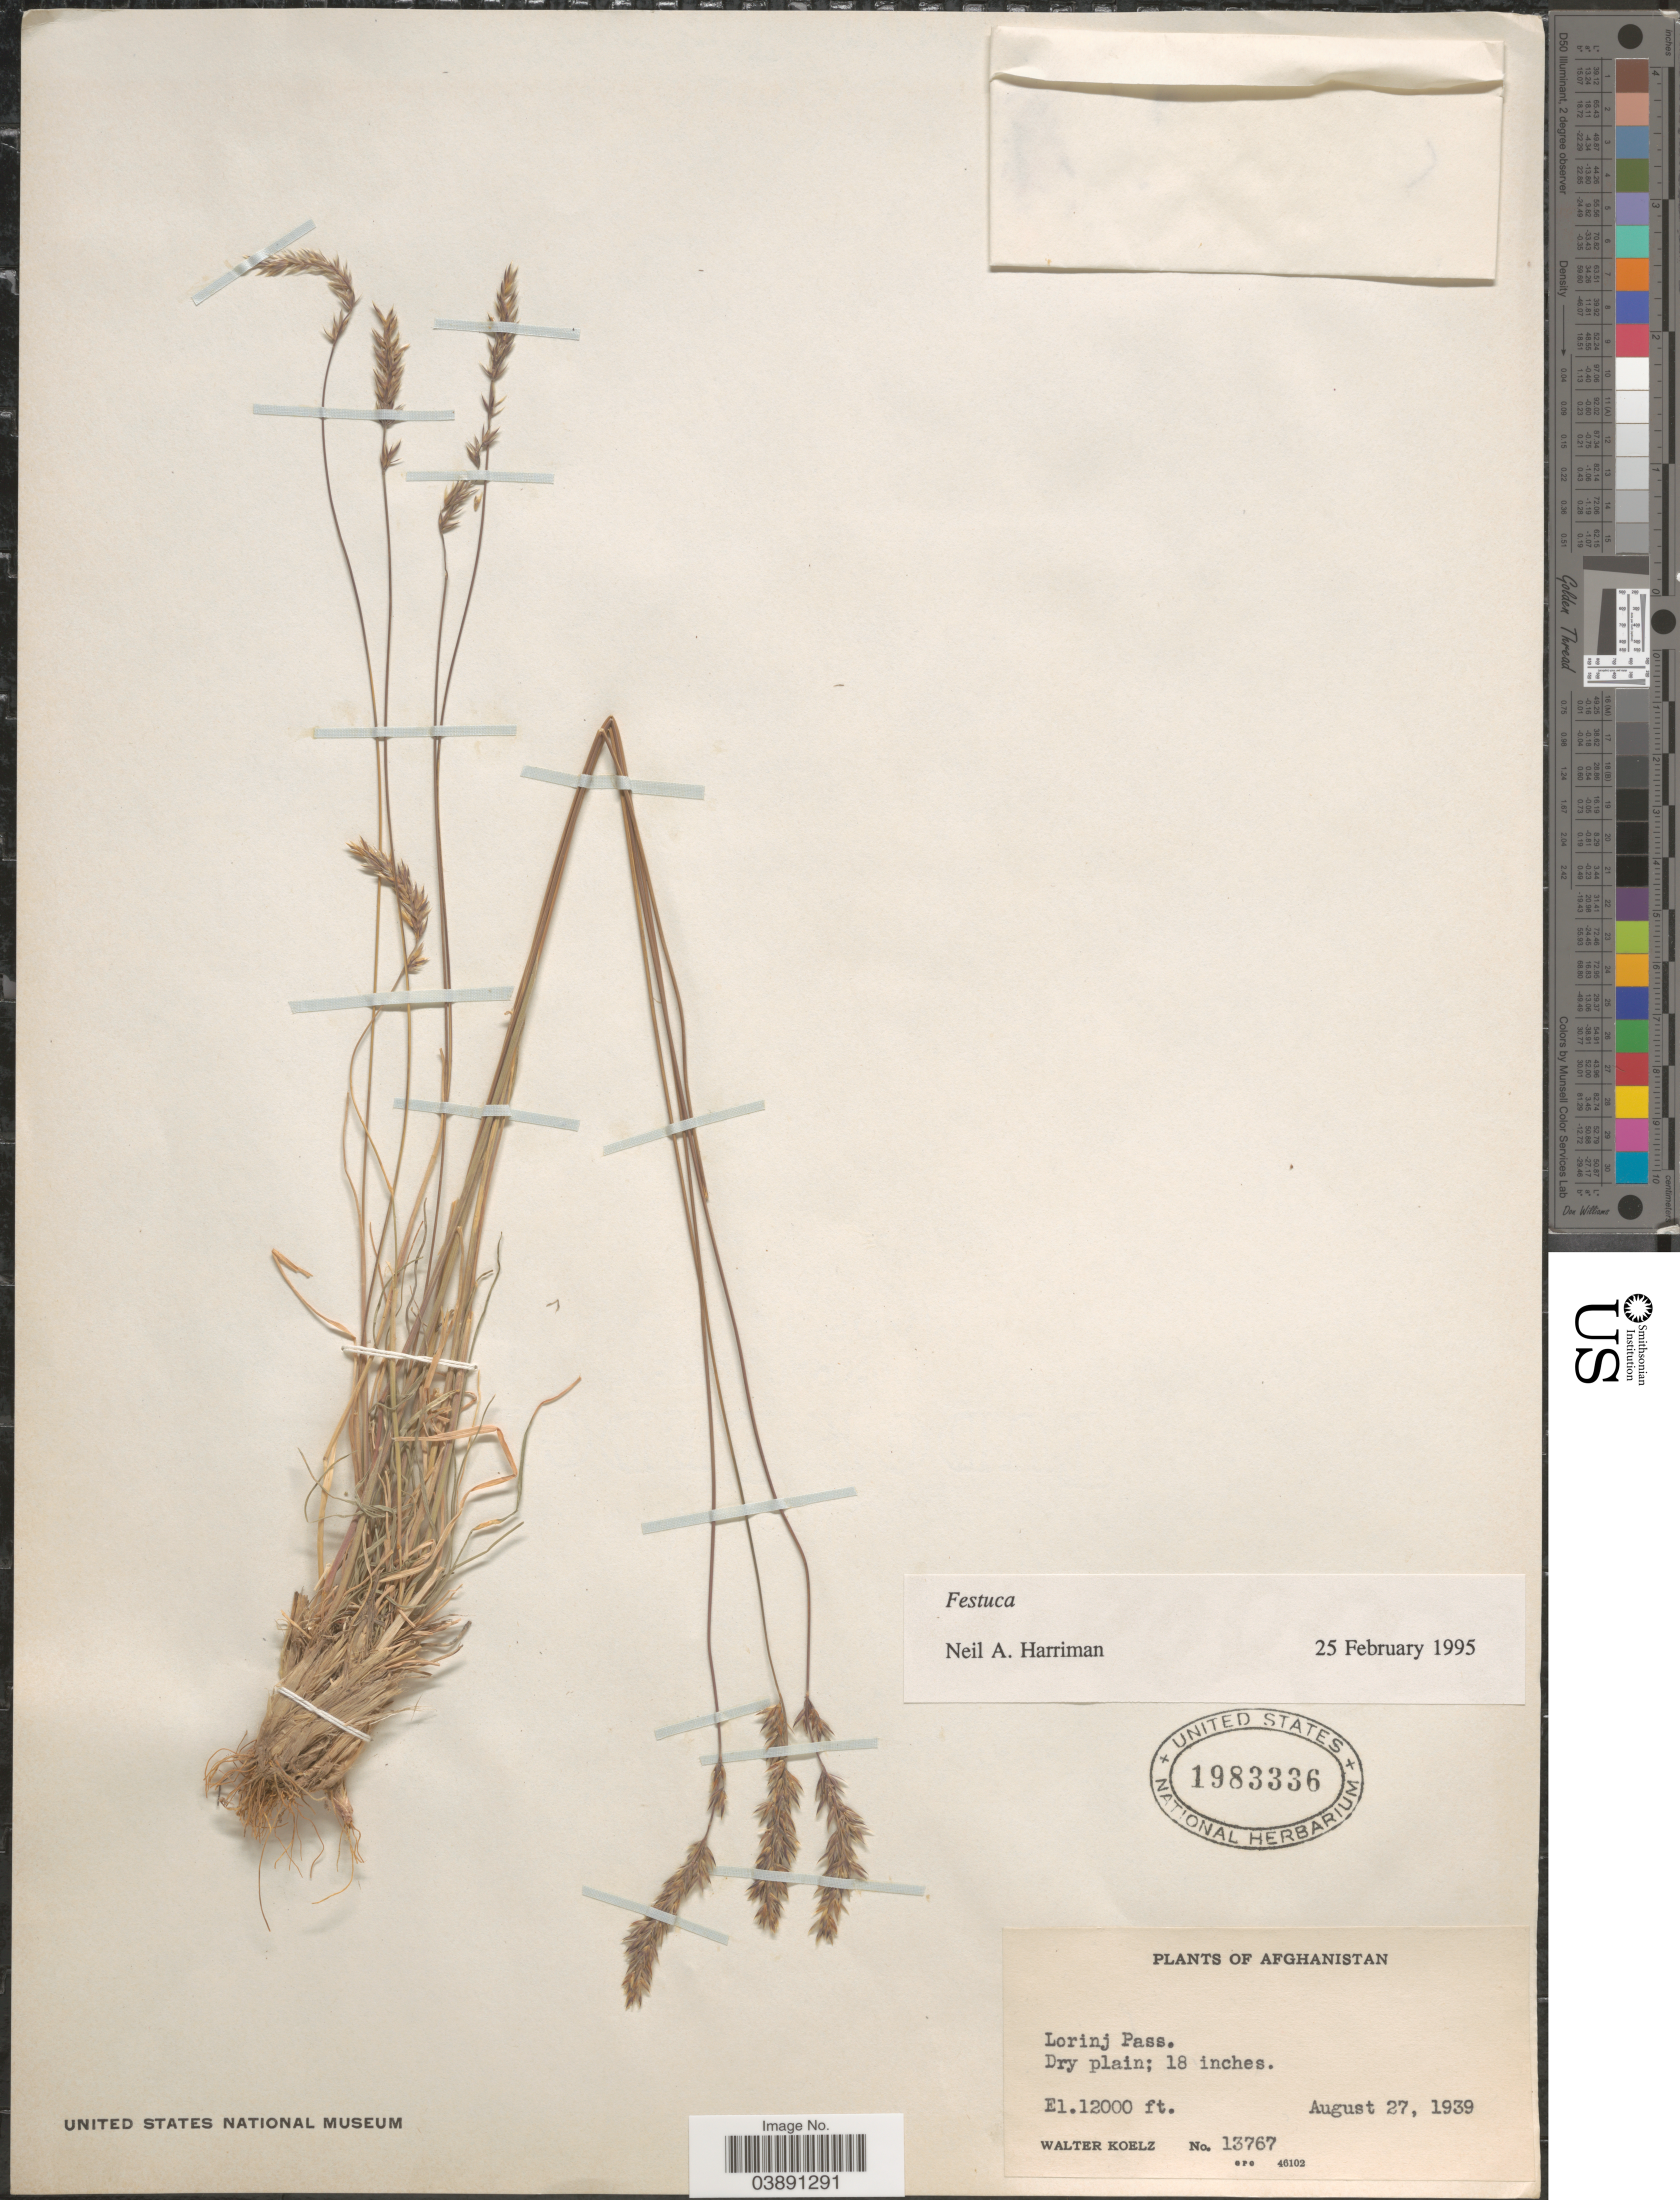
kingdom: Plantae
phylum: Tracheophyta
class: Liliopsida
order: Poales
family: Poaceae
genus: Festuca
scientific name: Festuca sp.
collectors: W. N. Koelz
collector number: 13767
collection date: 1939-08-27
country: Afghanistan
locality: Lorinj Pass.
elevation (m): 3658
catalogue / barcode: US 1983336